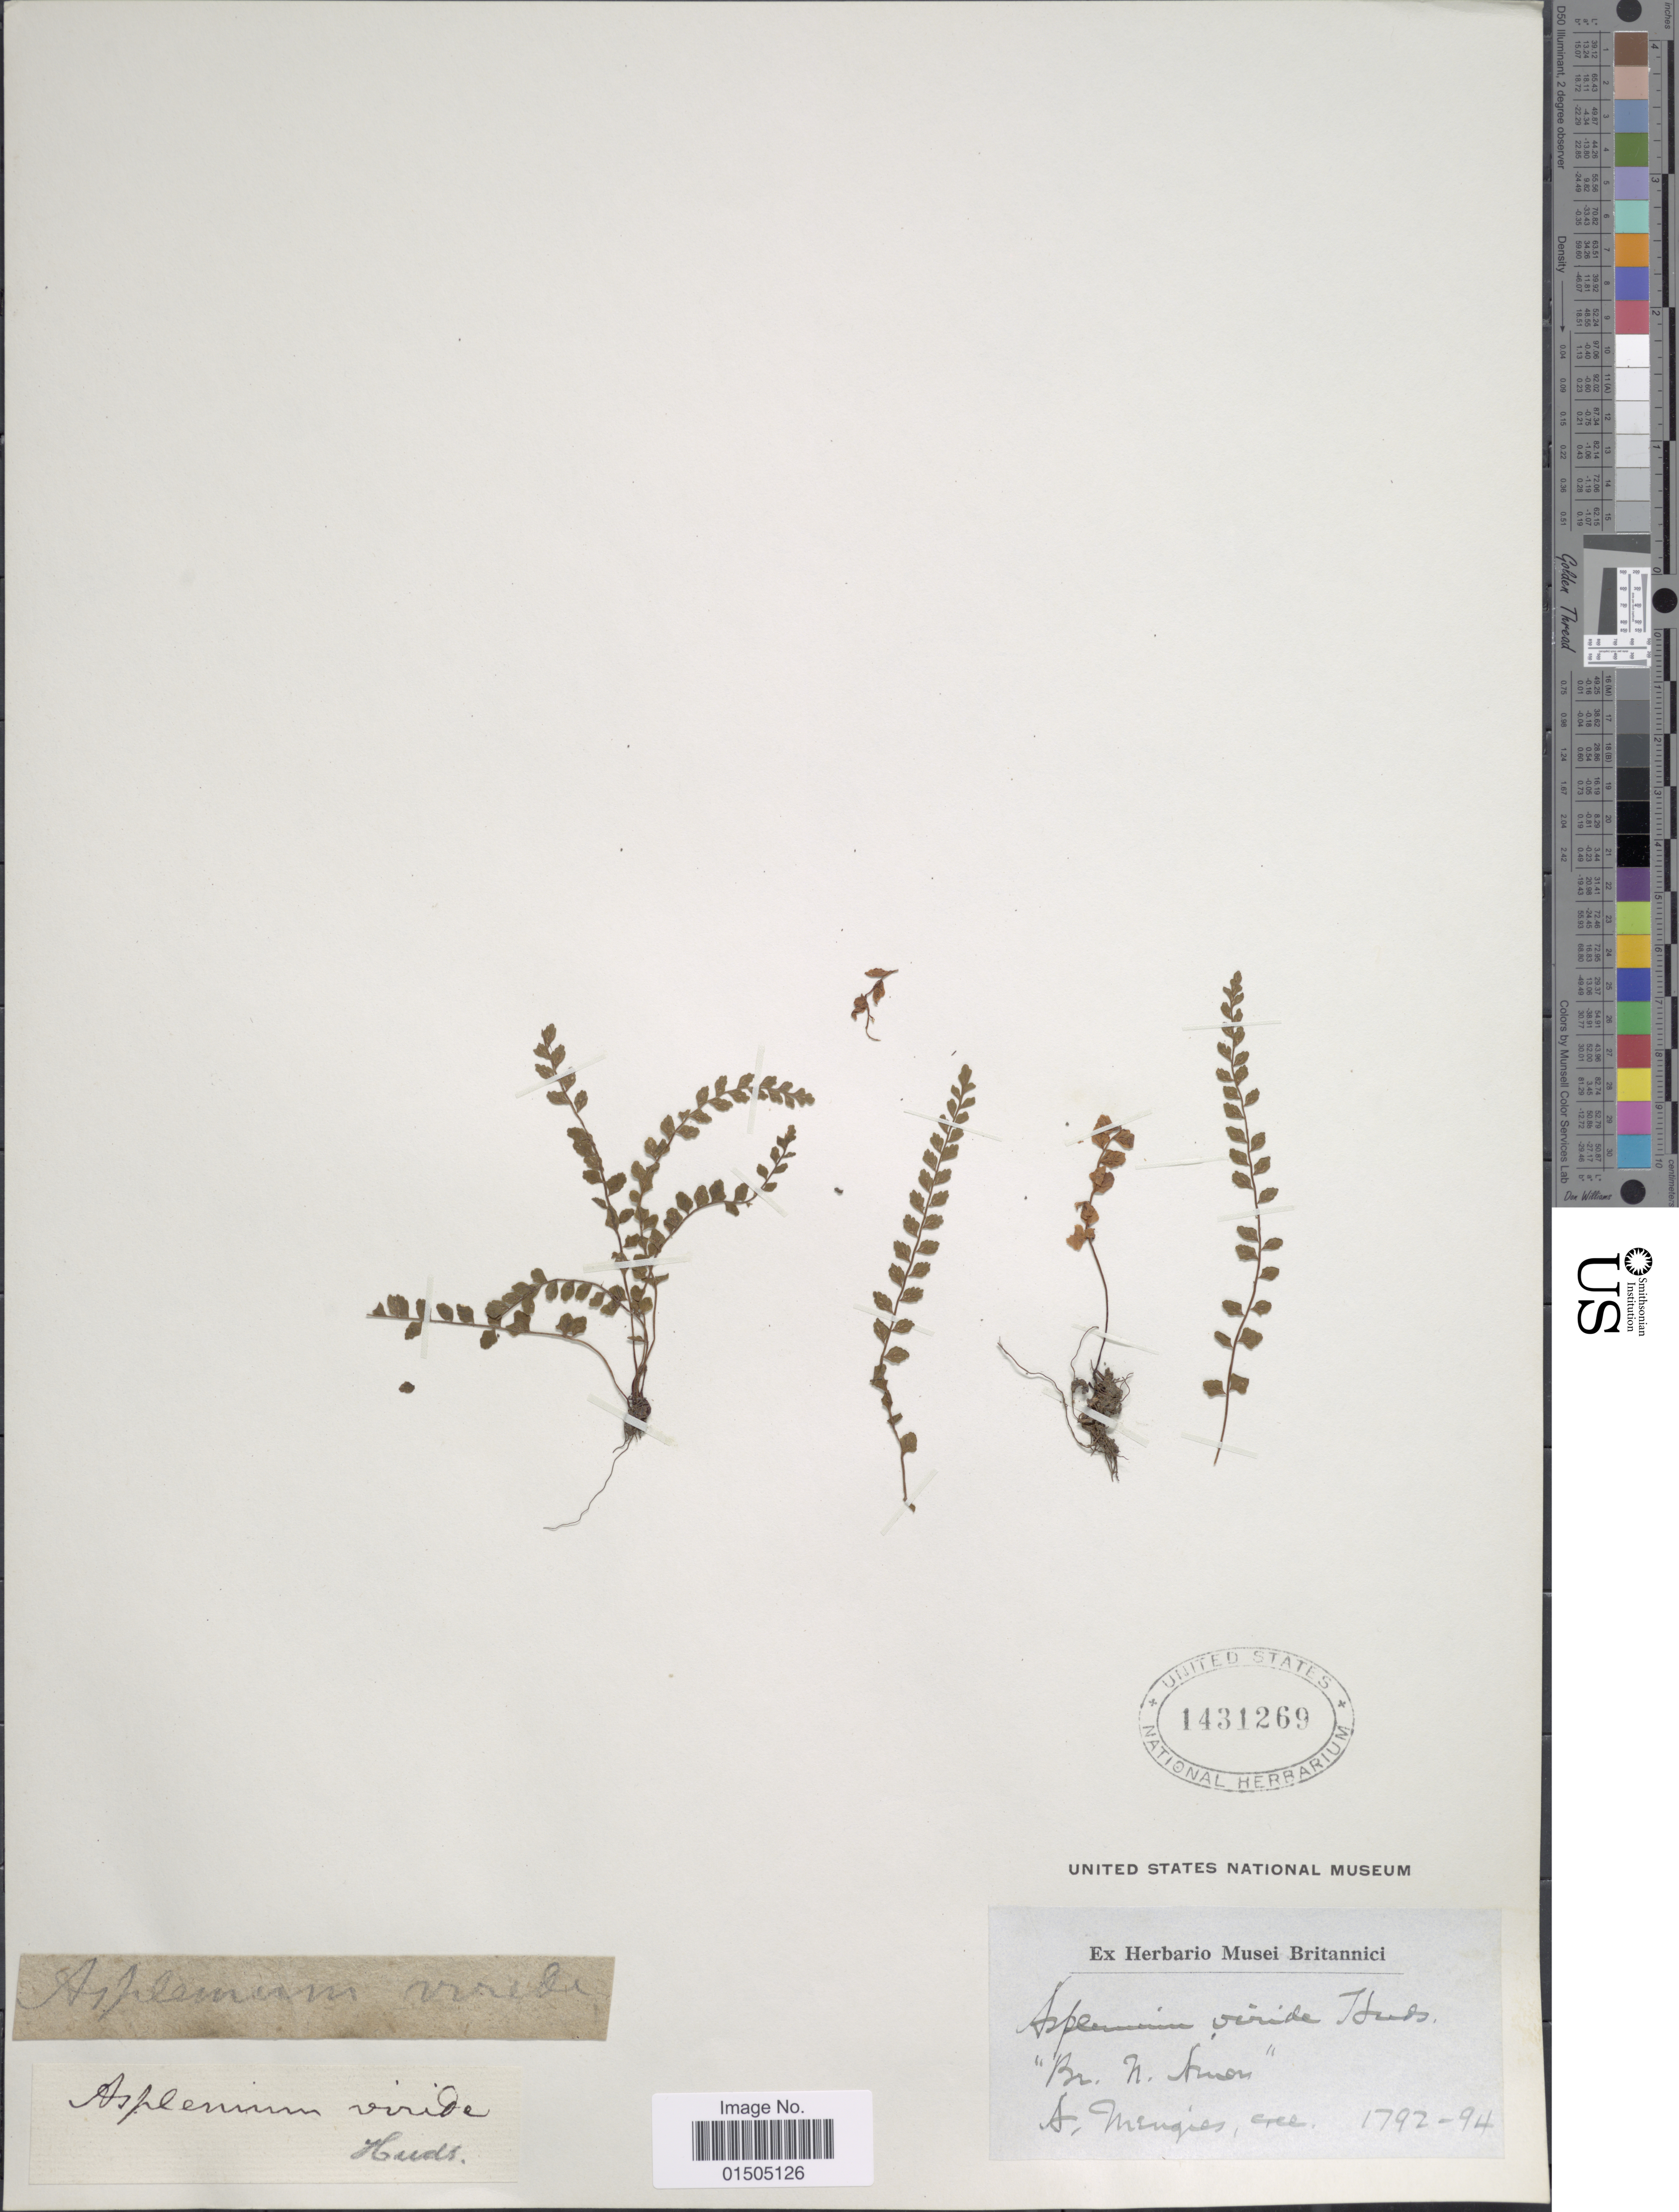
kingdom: Plantae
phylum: Tracheophyta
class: Polypodiopsida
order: Polypodiales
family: Aspleniaceae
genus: Asplenium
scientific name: Asplenium trichomanes-ramosum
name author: L.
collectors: A. Menzies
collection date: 1792/1794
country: Canada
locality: Br. N. Amer.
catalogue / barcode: US 1431269